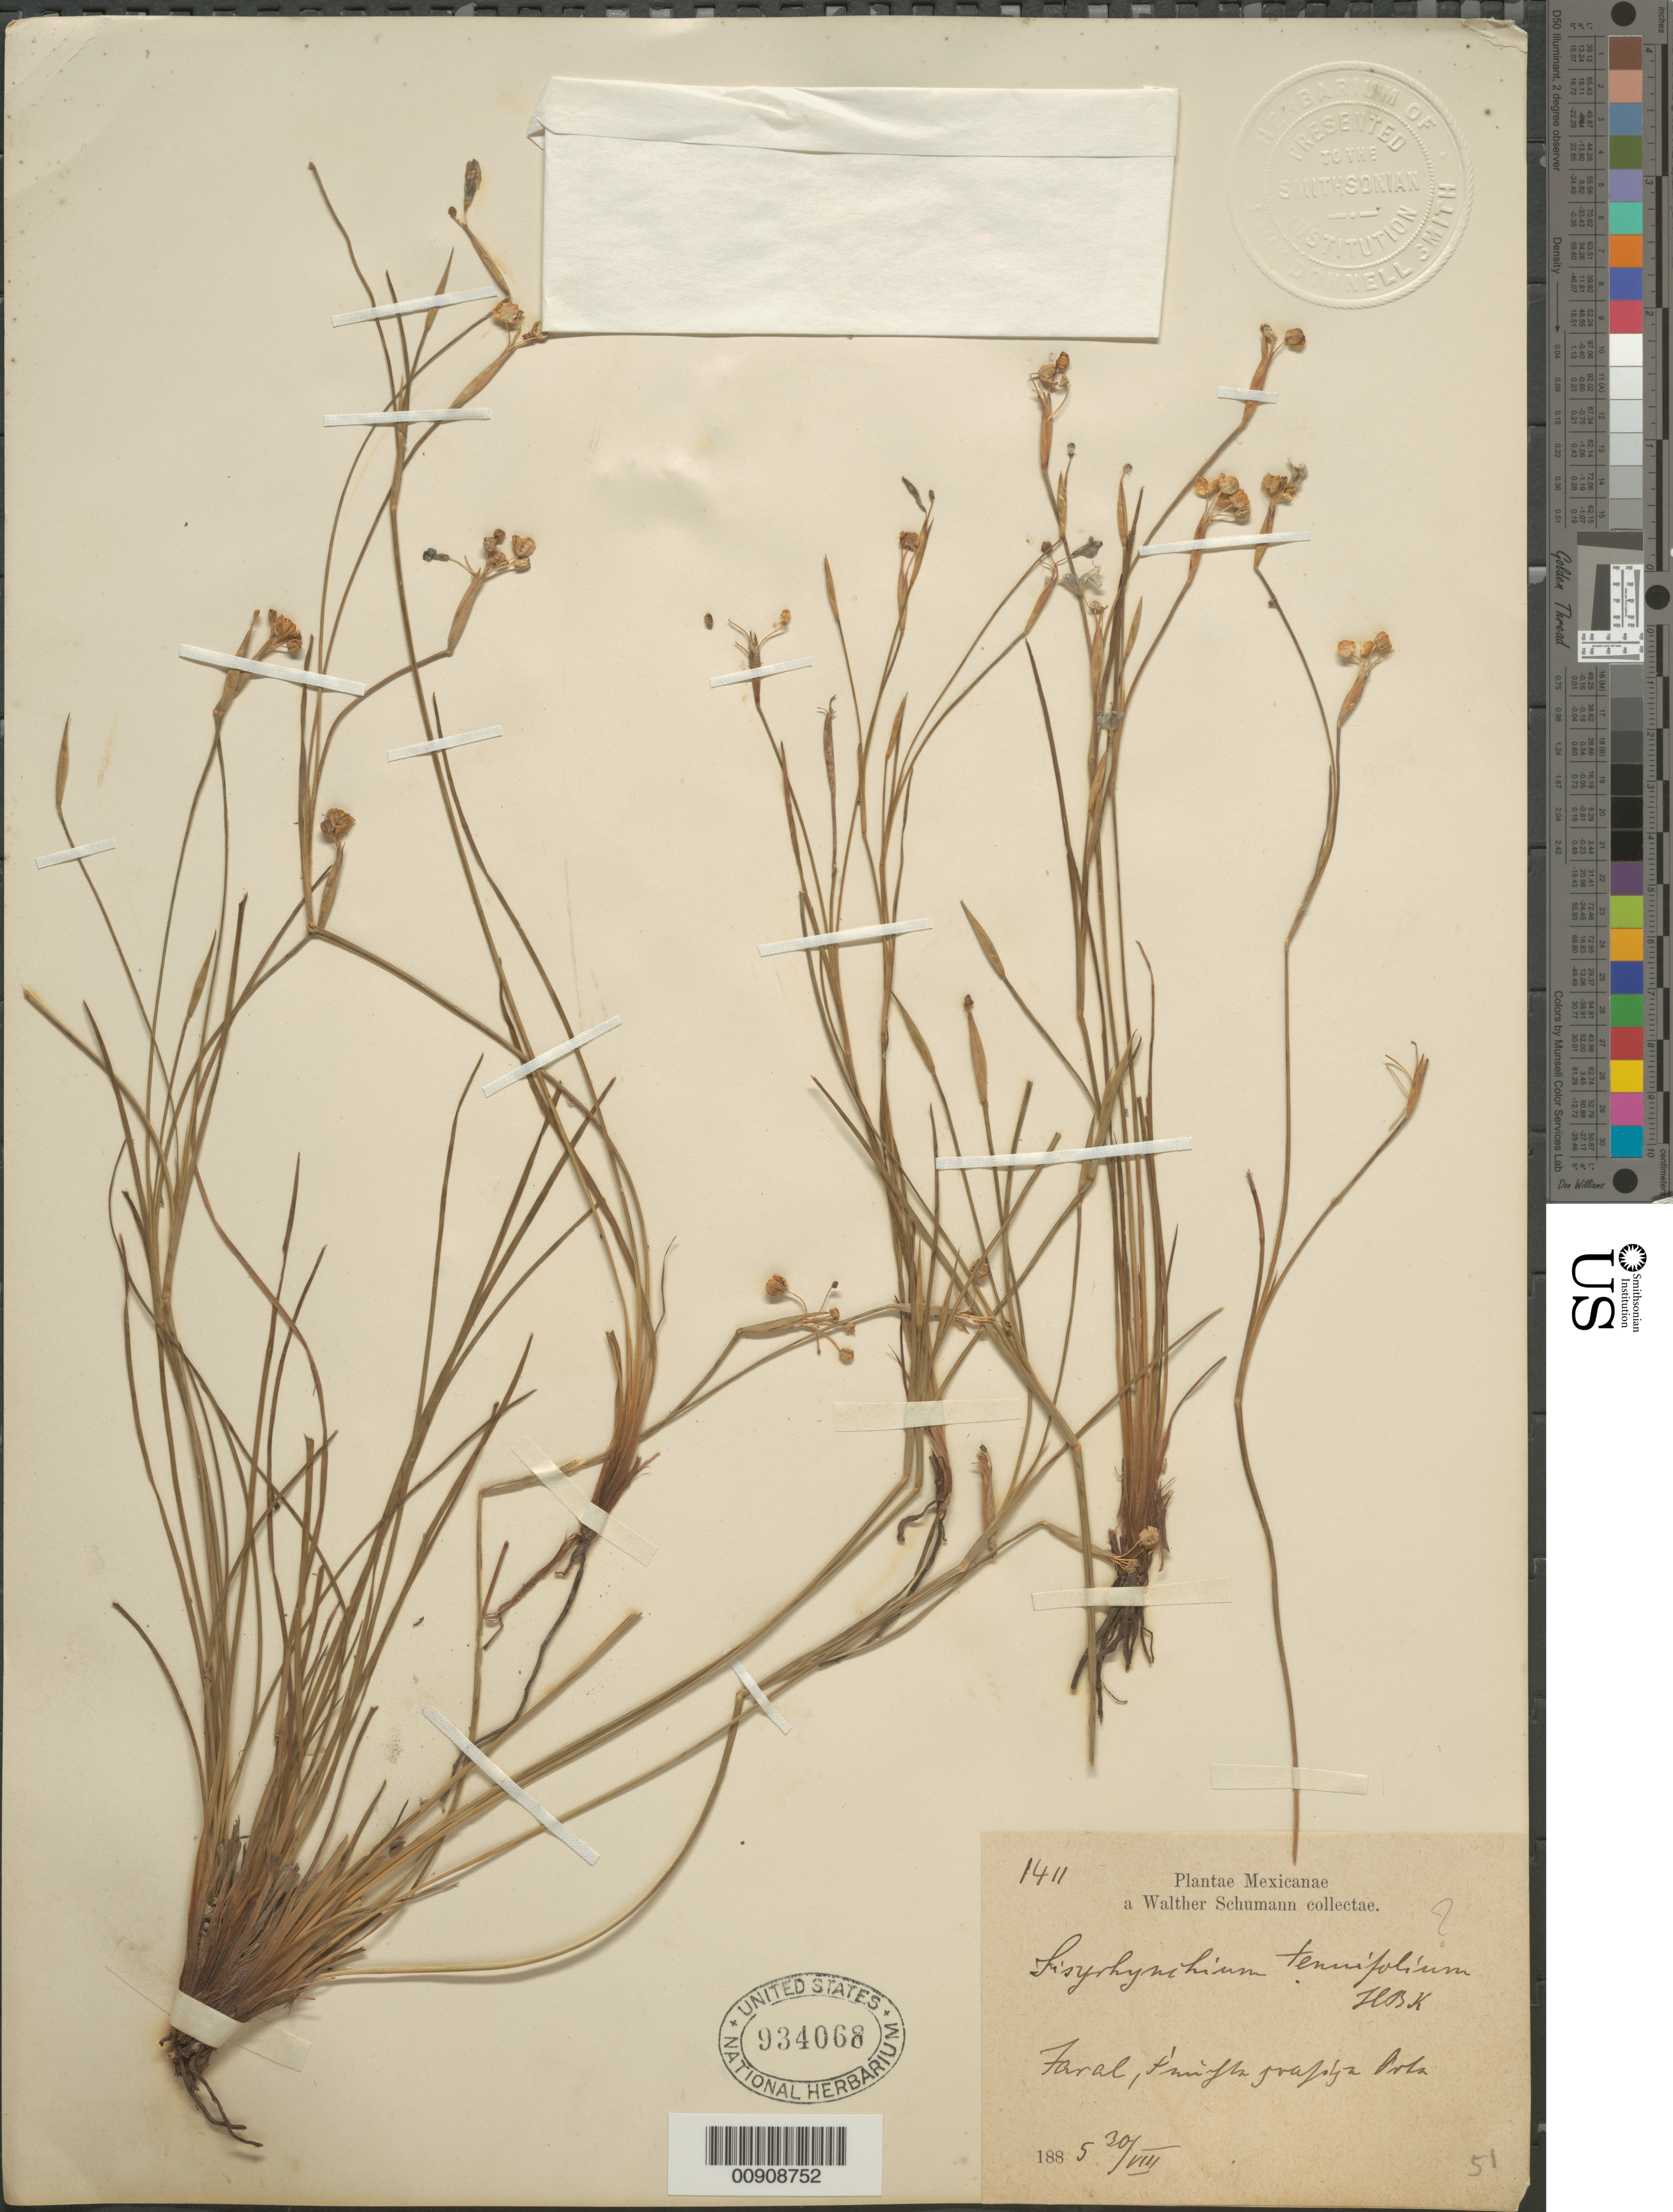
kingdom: Plantae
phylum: Tracheophyta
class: Liliopsida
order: Asparagales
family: Iridaceae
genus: Sisyrinchium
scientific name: Sisyrinchium scabrum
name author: Schltdl. & Cham.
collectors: W. Schumann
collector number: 1411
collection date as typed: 30 Aug 1885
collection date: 1885-08-30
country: Mexico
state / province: Guanajuato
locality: Jaral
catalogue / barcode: US 934068